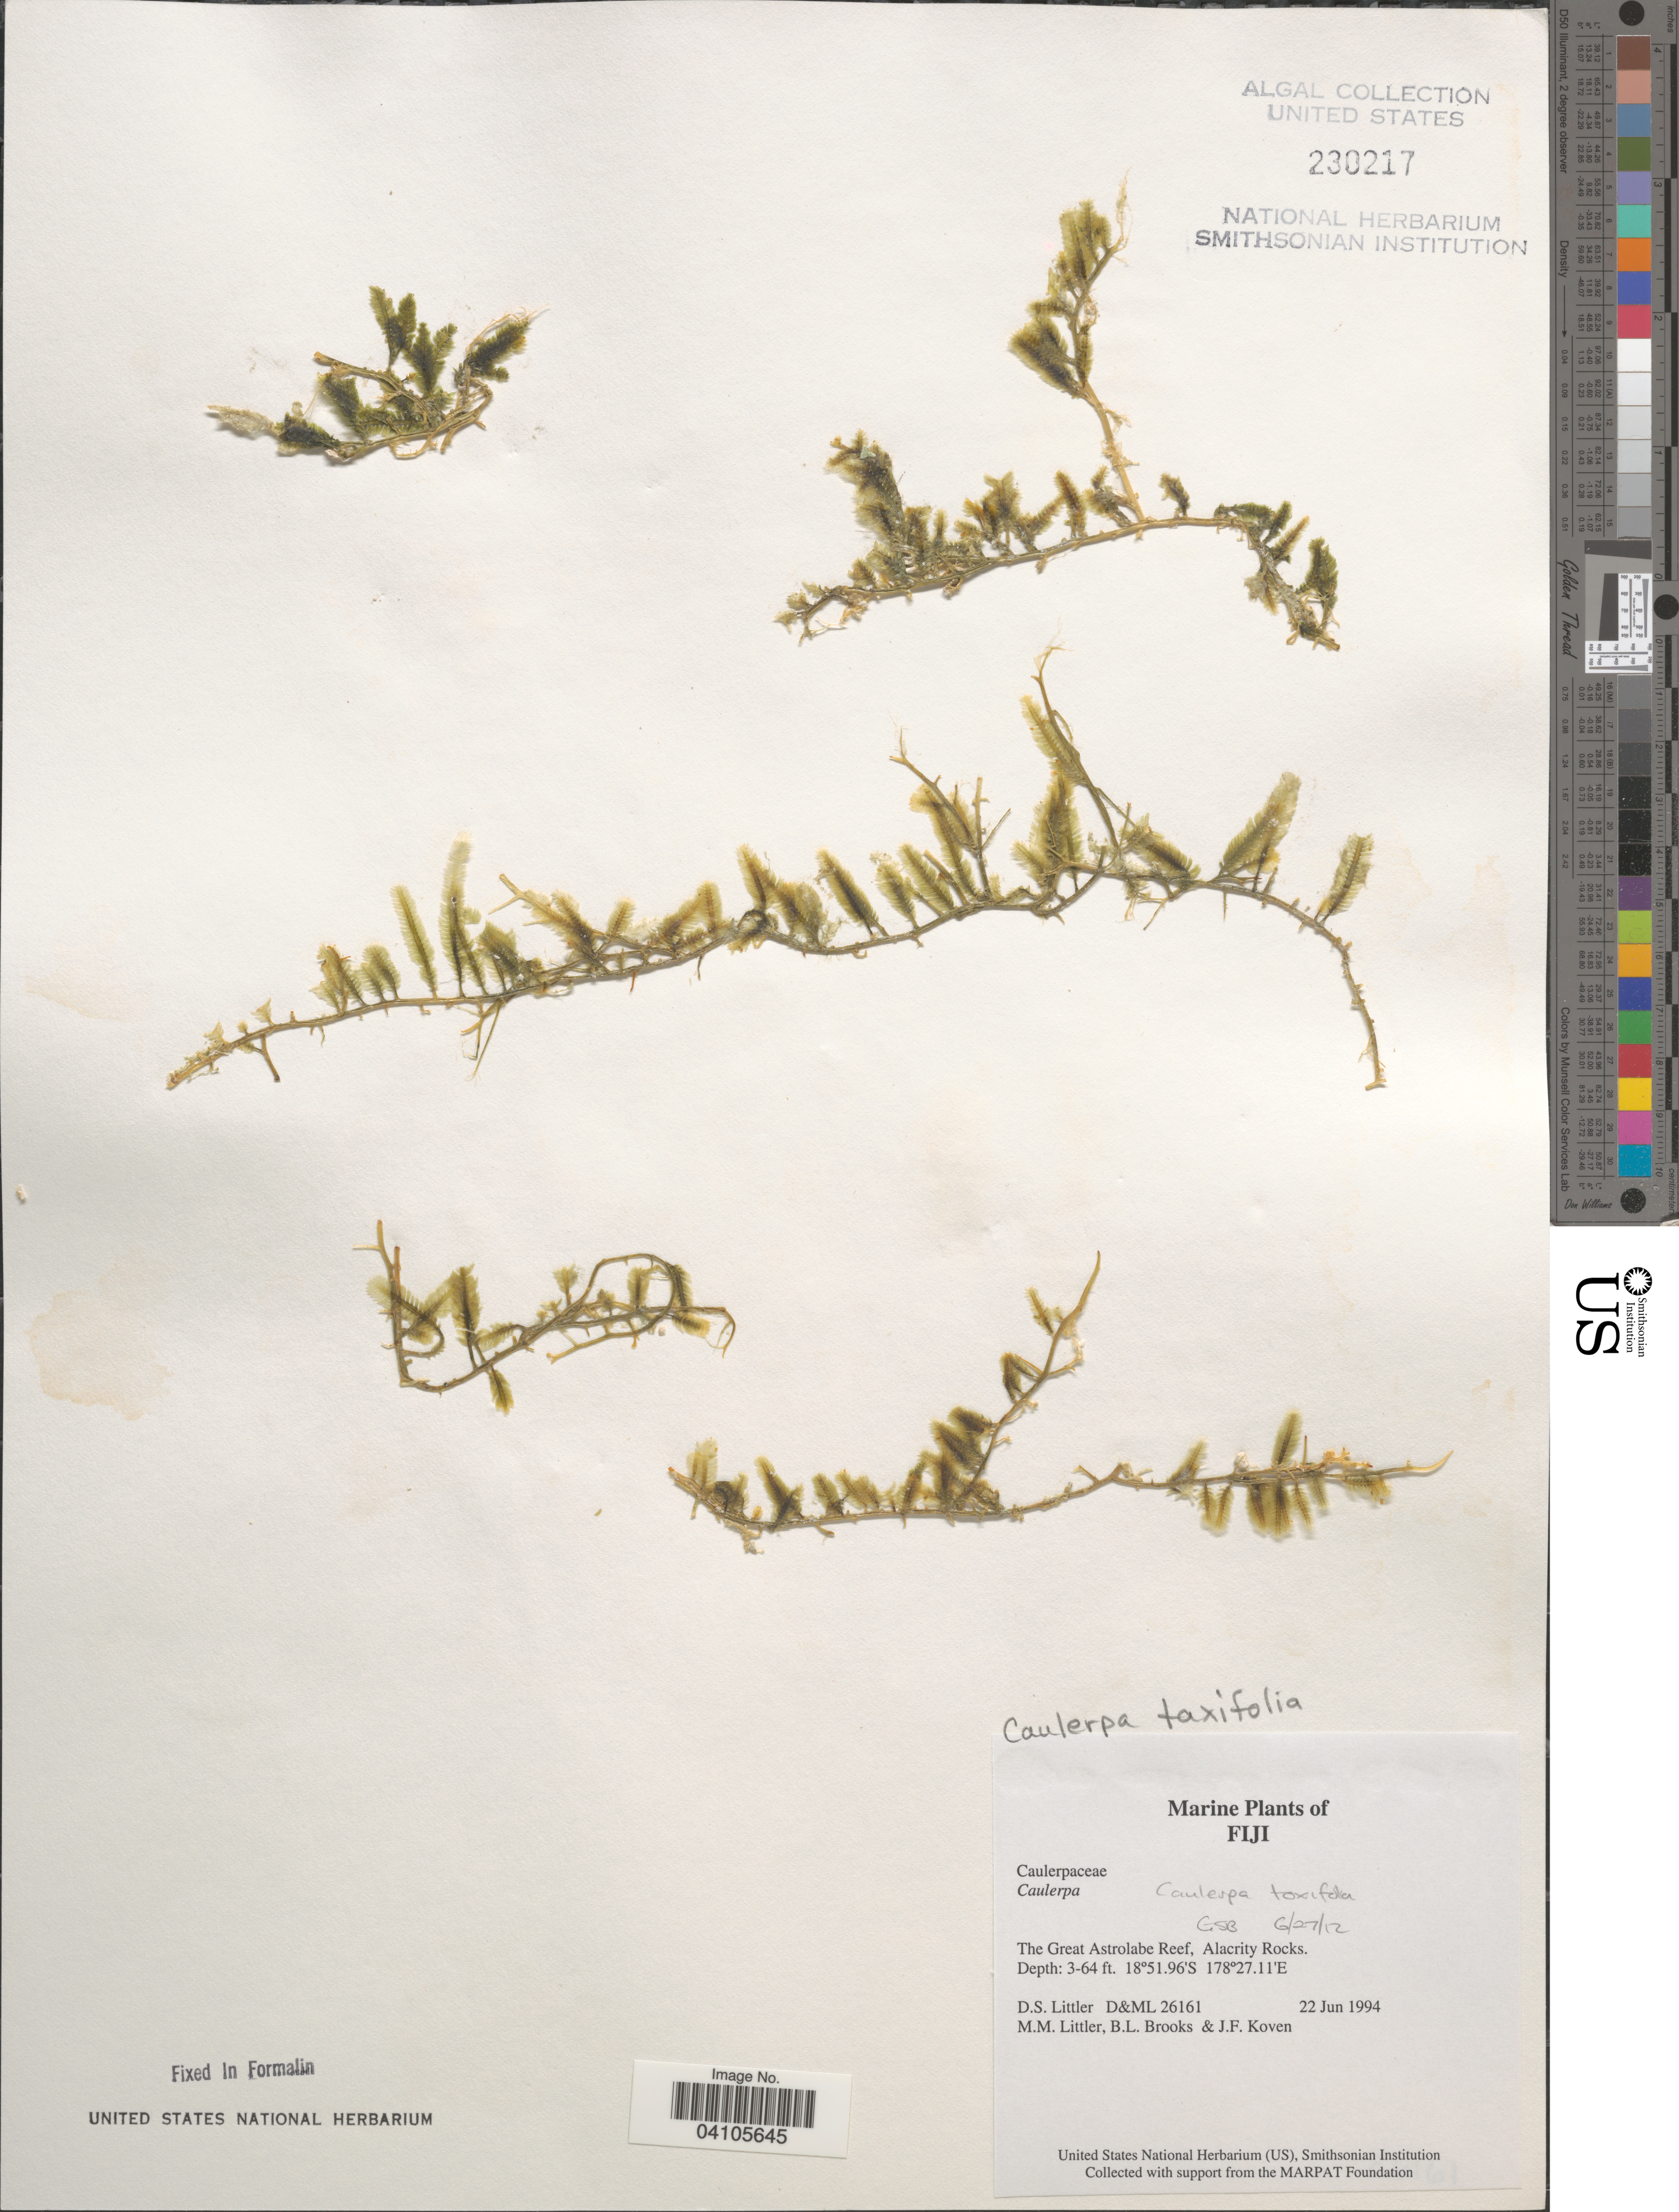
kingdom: Plantae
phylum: Chlorophyta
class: Ulvophyceae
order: Bryopsidales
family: Caulerpaceae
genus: Caulerpa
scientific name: Caulerpa taxifolia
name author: (M. Vahl) C. Agardh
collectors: D. S. Littler, B. Brooks & J. Koven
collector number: D&ML 26161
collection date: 1994-06-22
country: Fiji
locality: The Great Astrolabe Reef, Alacrity Rocks.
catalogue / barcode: US 230217